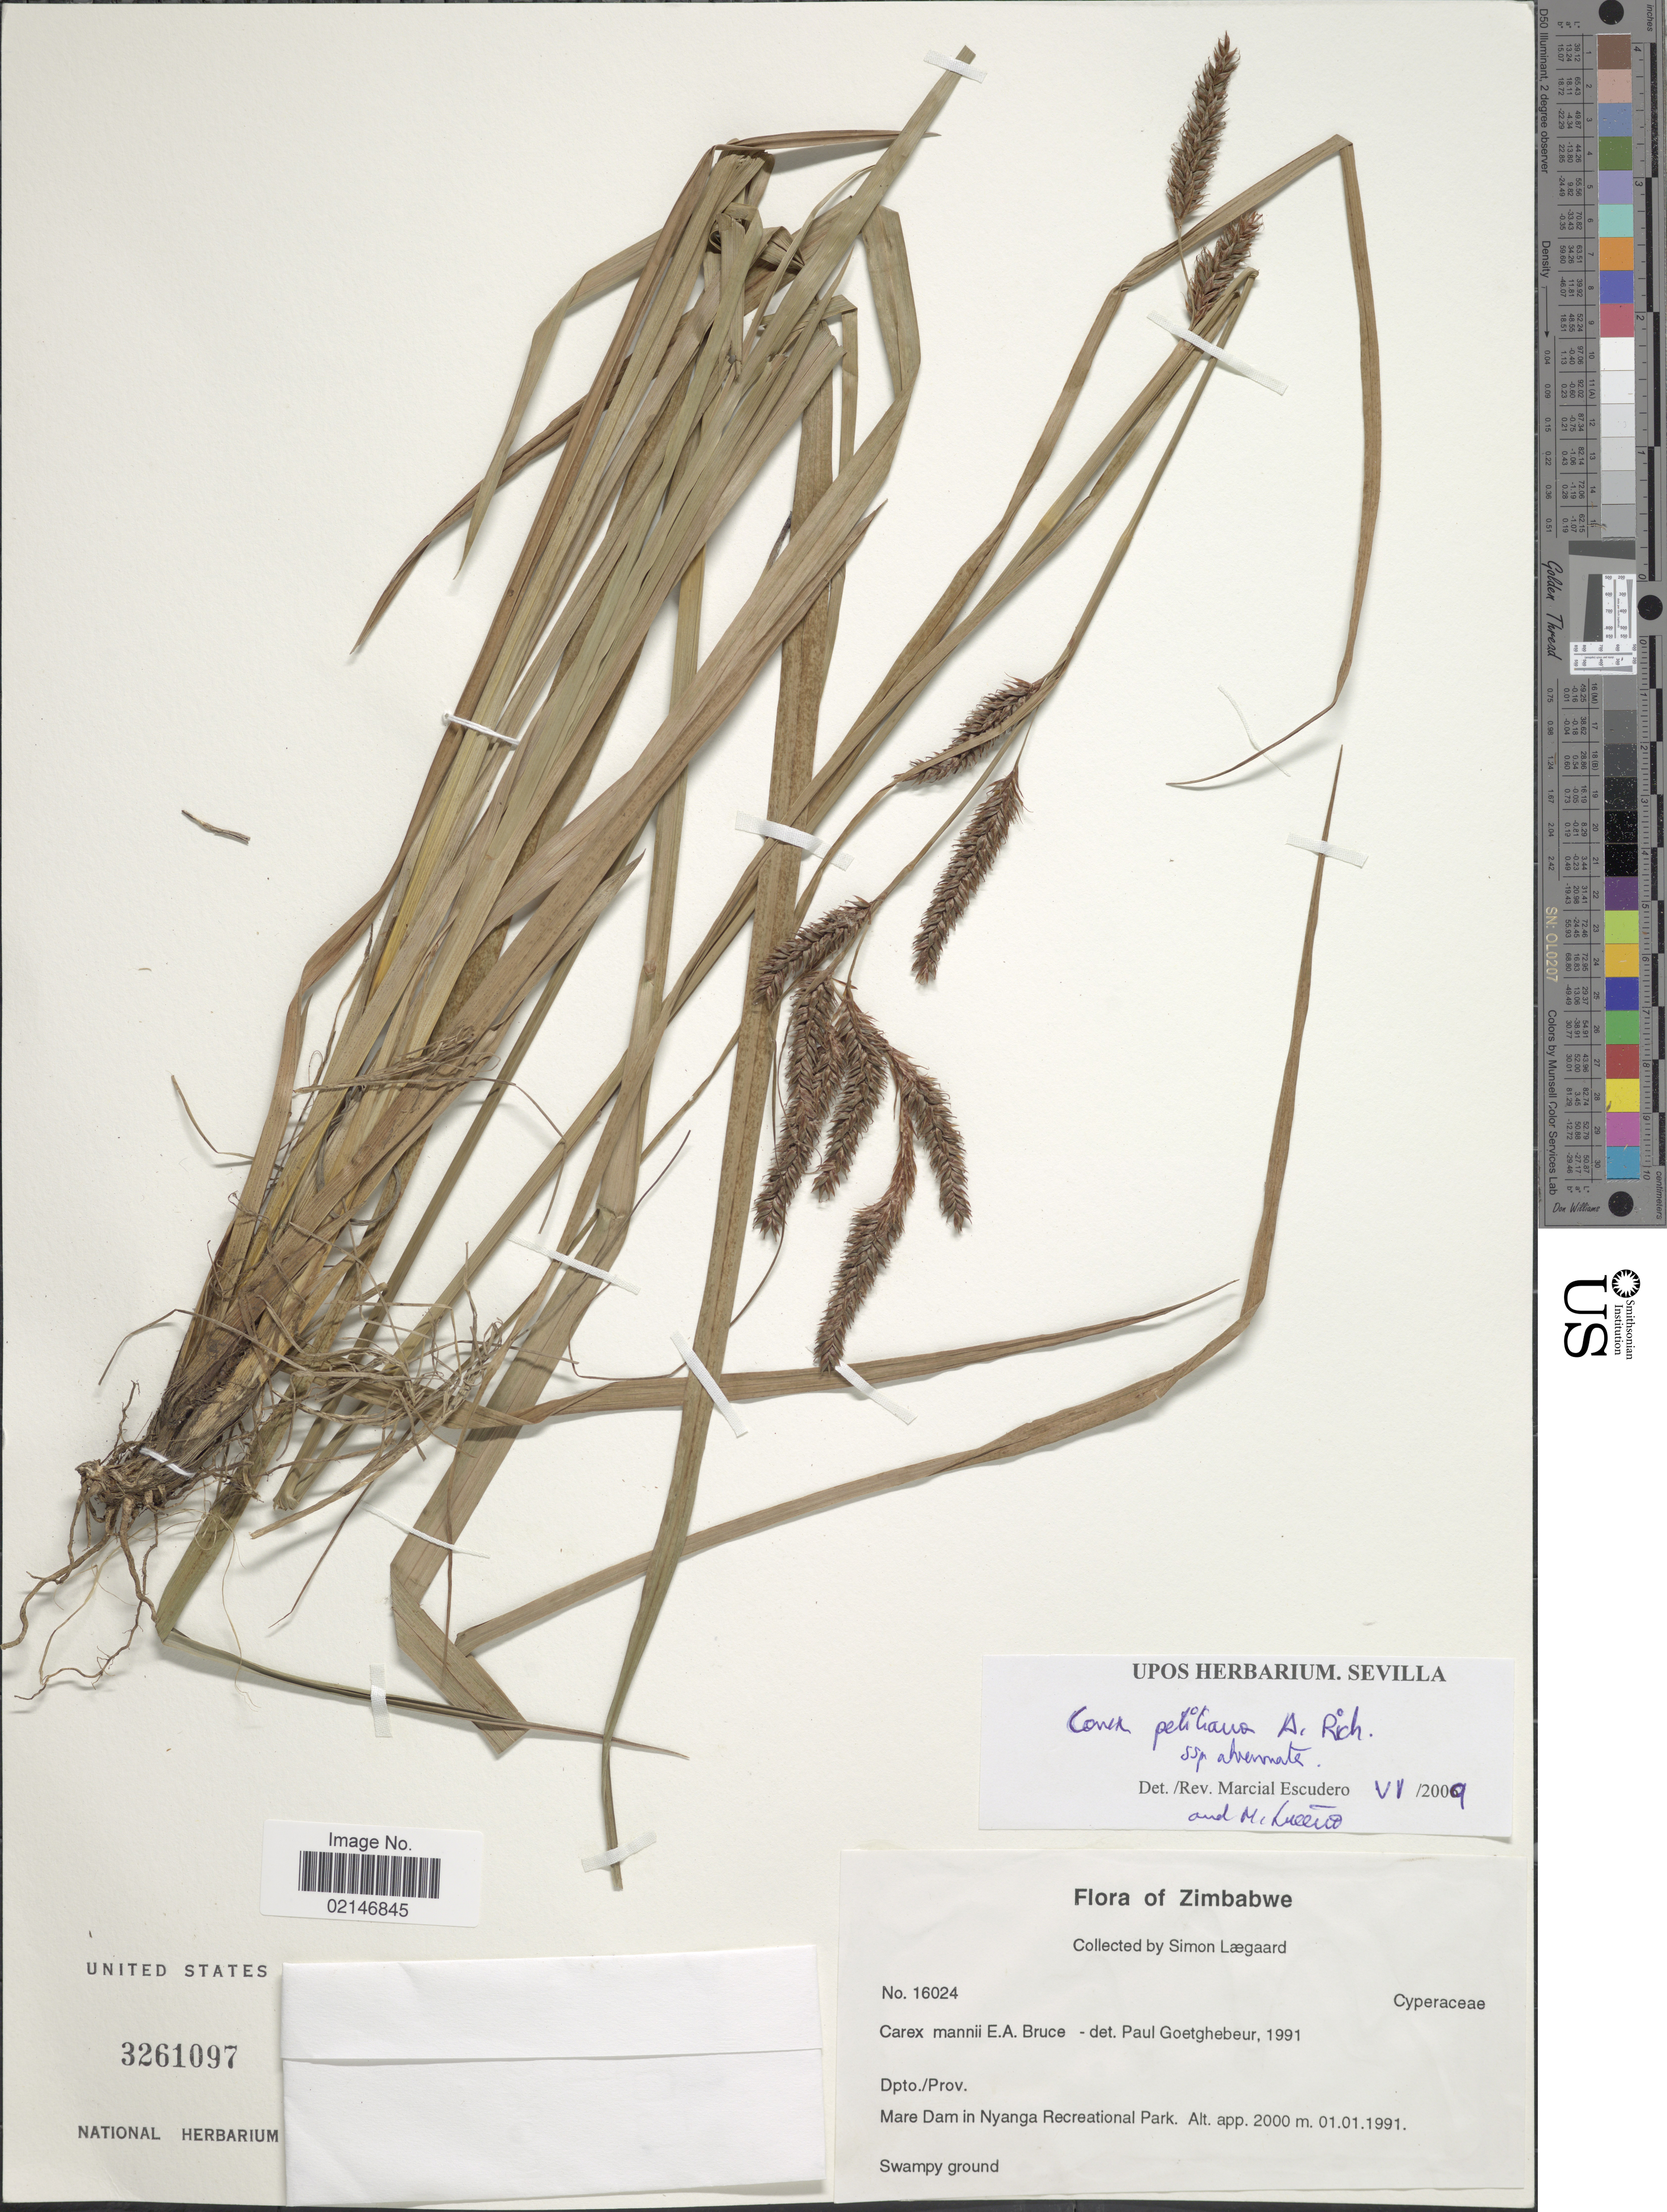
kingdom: Plantae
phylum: Tracheophyta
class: Liliopsida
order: Poales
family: Cyperaceae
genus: Carex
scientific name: Carex petitiana subsp. attenuata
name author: (Kük.) Luceño & M. Escudero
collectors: S. Lægaard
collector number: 16024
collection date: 1991-01-01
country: Zimbabwe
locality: Mare Dam in Nyanga Recreational Park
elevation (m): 2000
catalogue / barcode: US 3261097